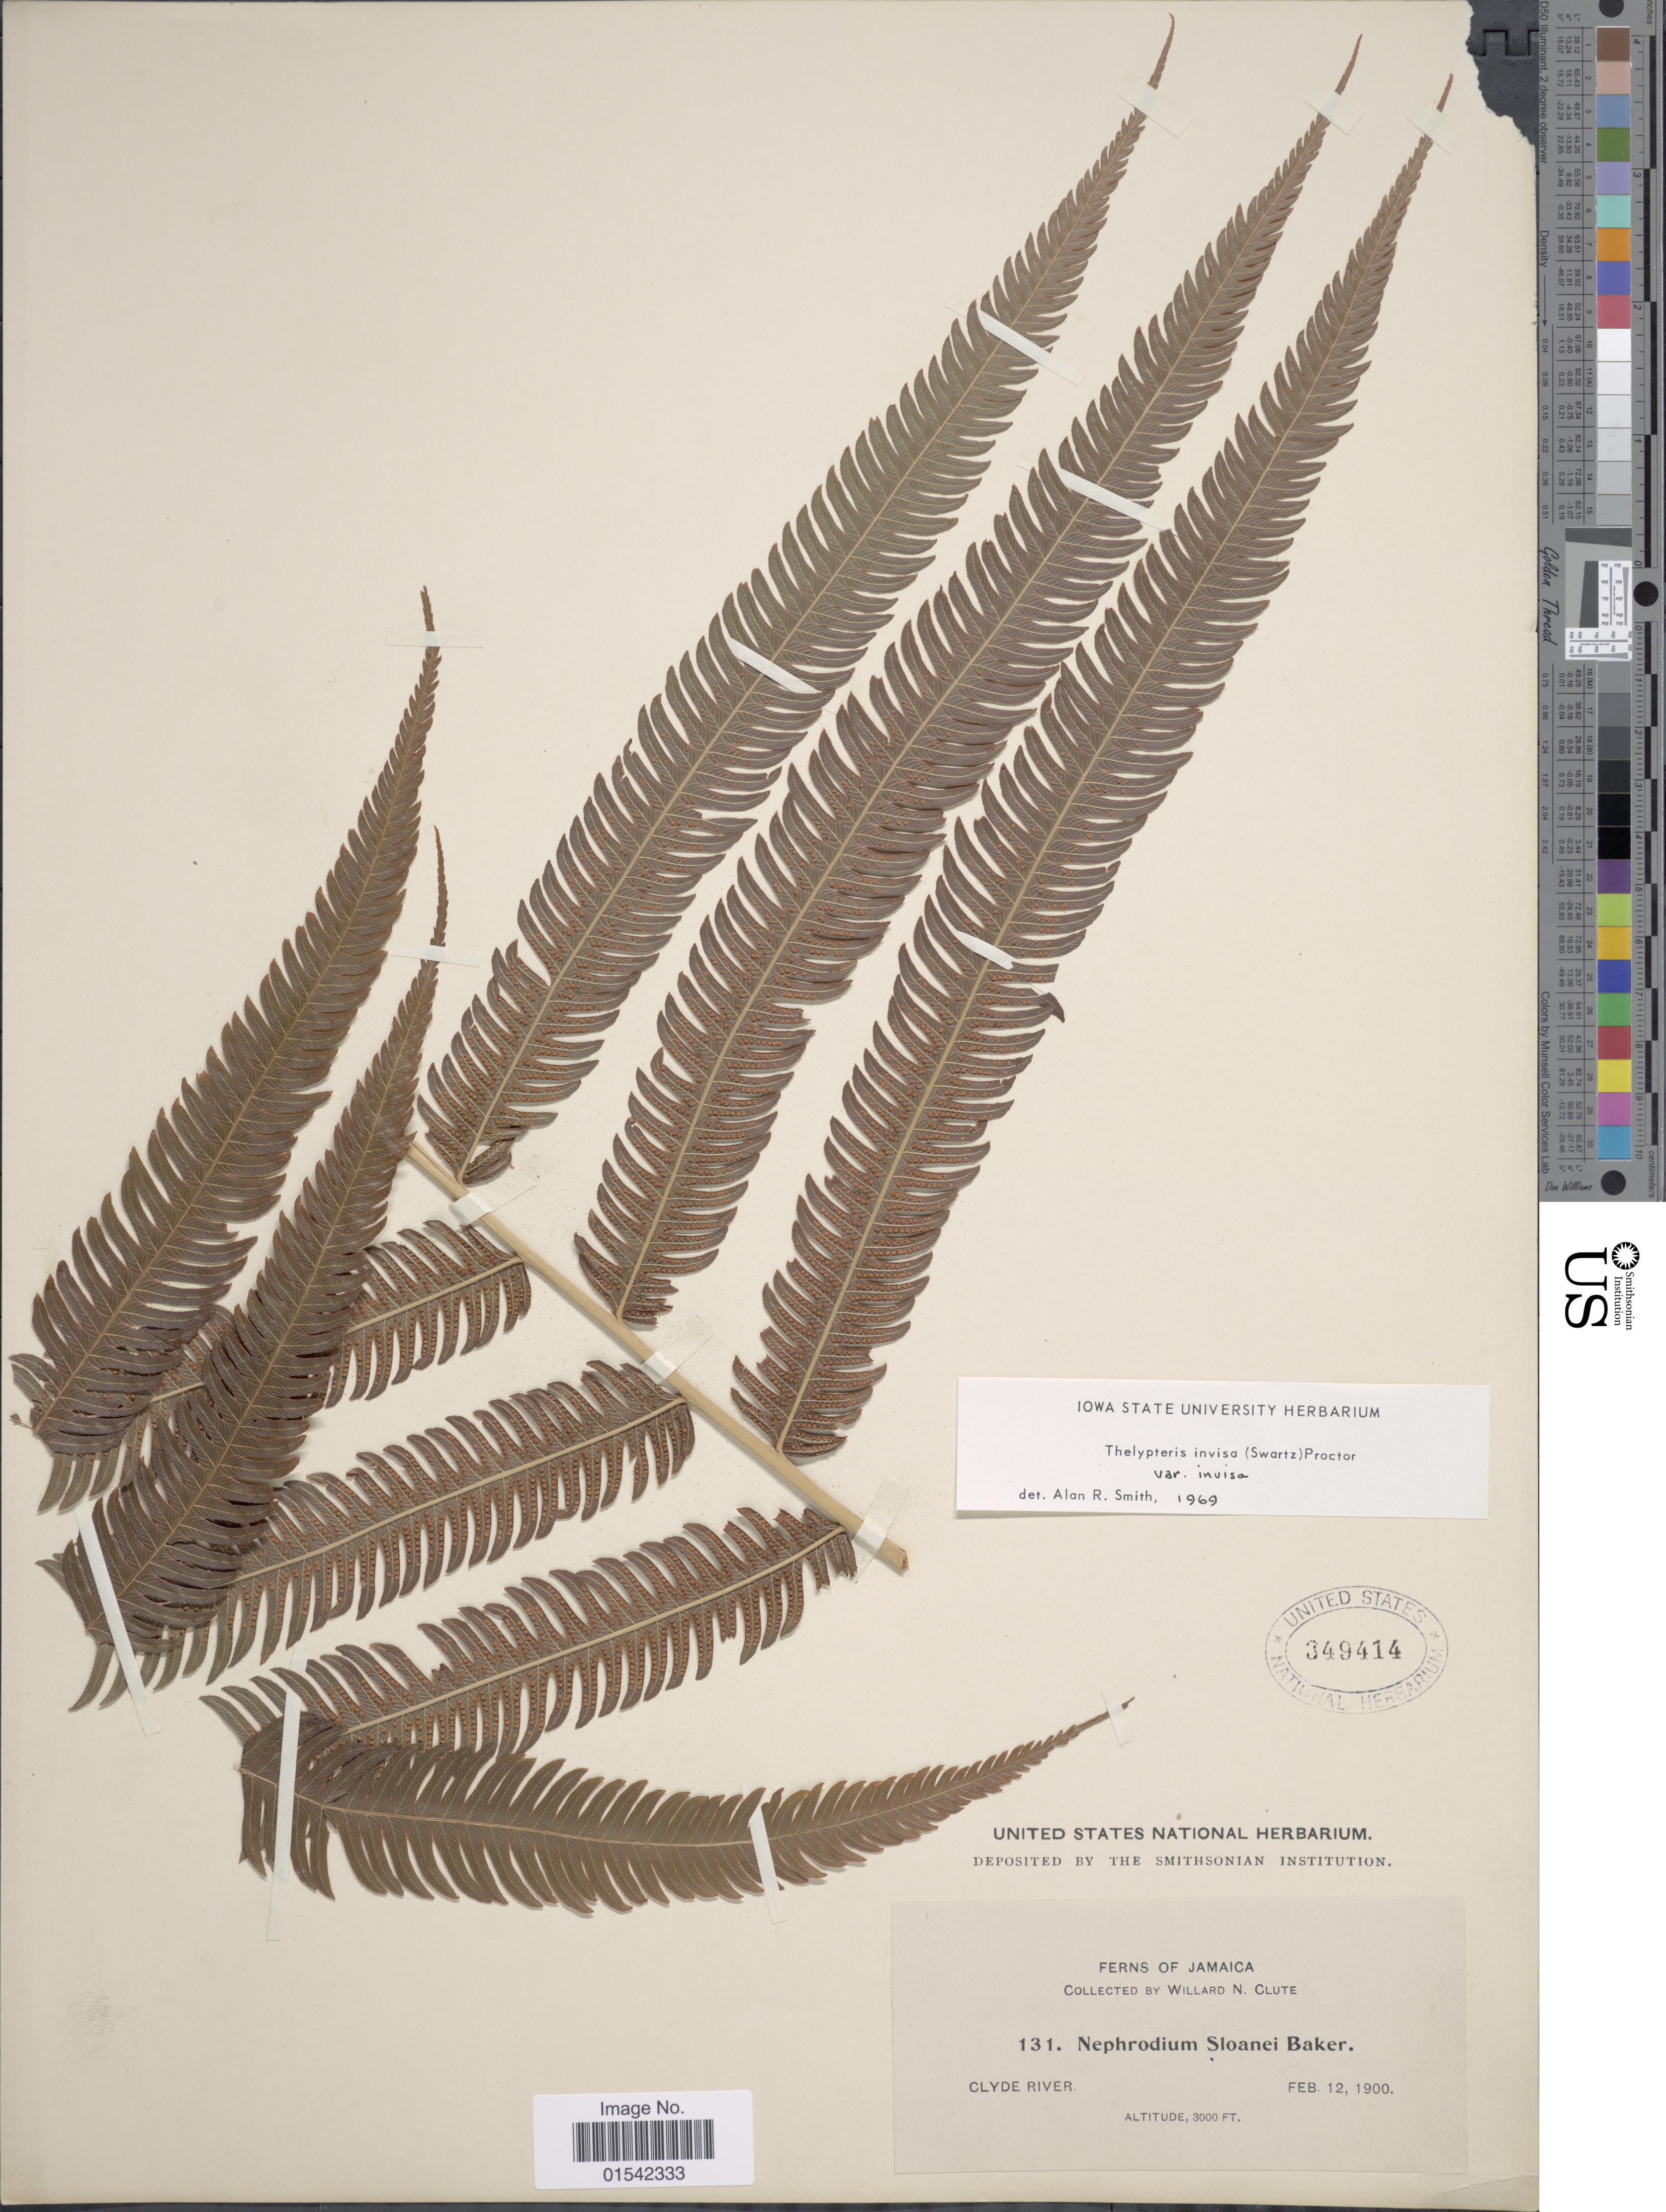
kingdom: Plantae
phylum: Tracheophyta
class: Polypodiopsida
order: Polypodiales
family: Thelypteridaceae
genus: Cyclosorus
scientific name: Cyclosorus grandis (A.R. Sm.) comb. nov., ined 2015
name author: (A.R. Sm.)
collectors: W. N. Clute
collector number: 131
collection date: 1900-02-12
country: Jamaica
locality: Clyde River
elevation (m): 914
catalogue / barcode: US 349414